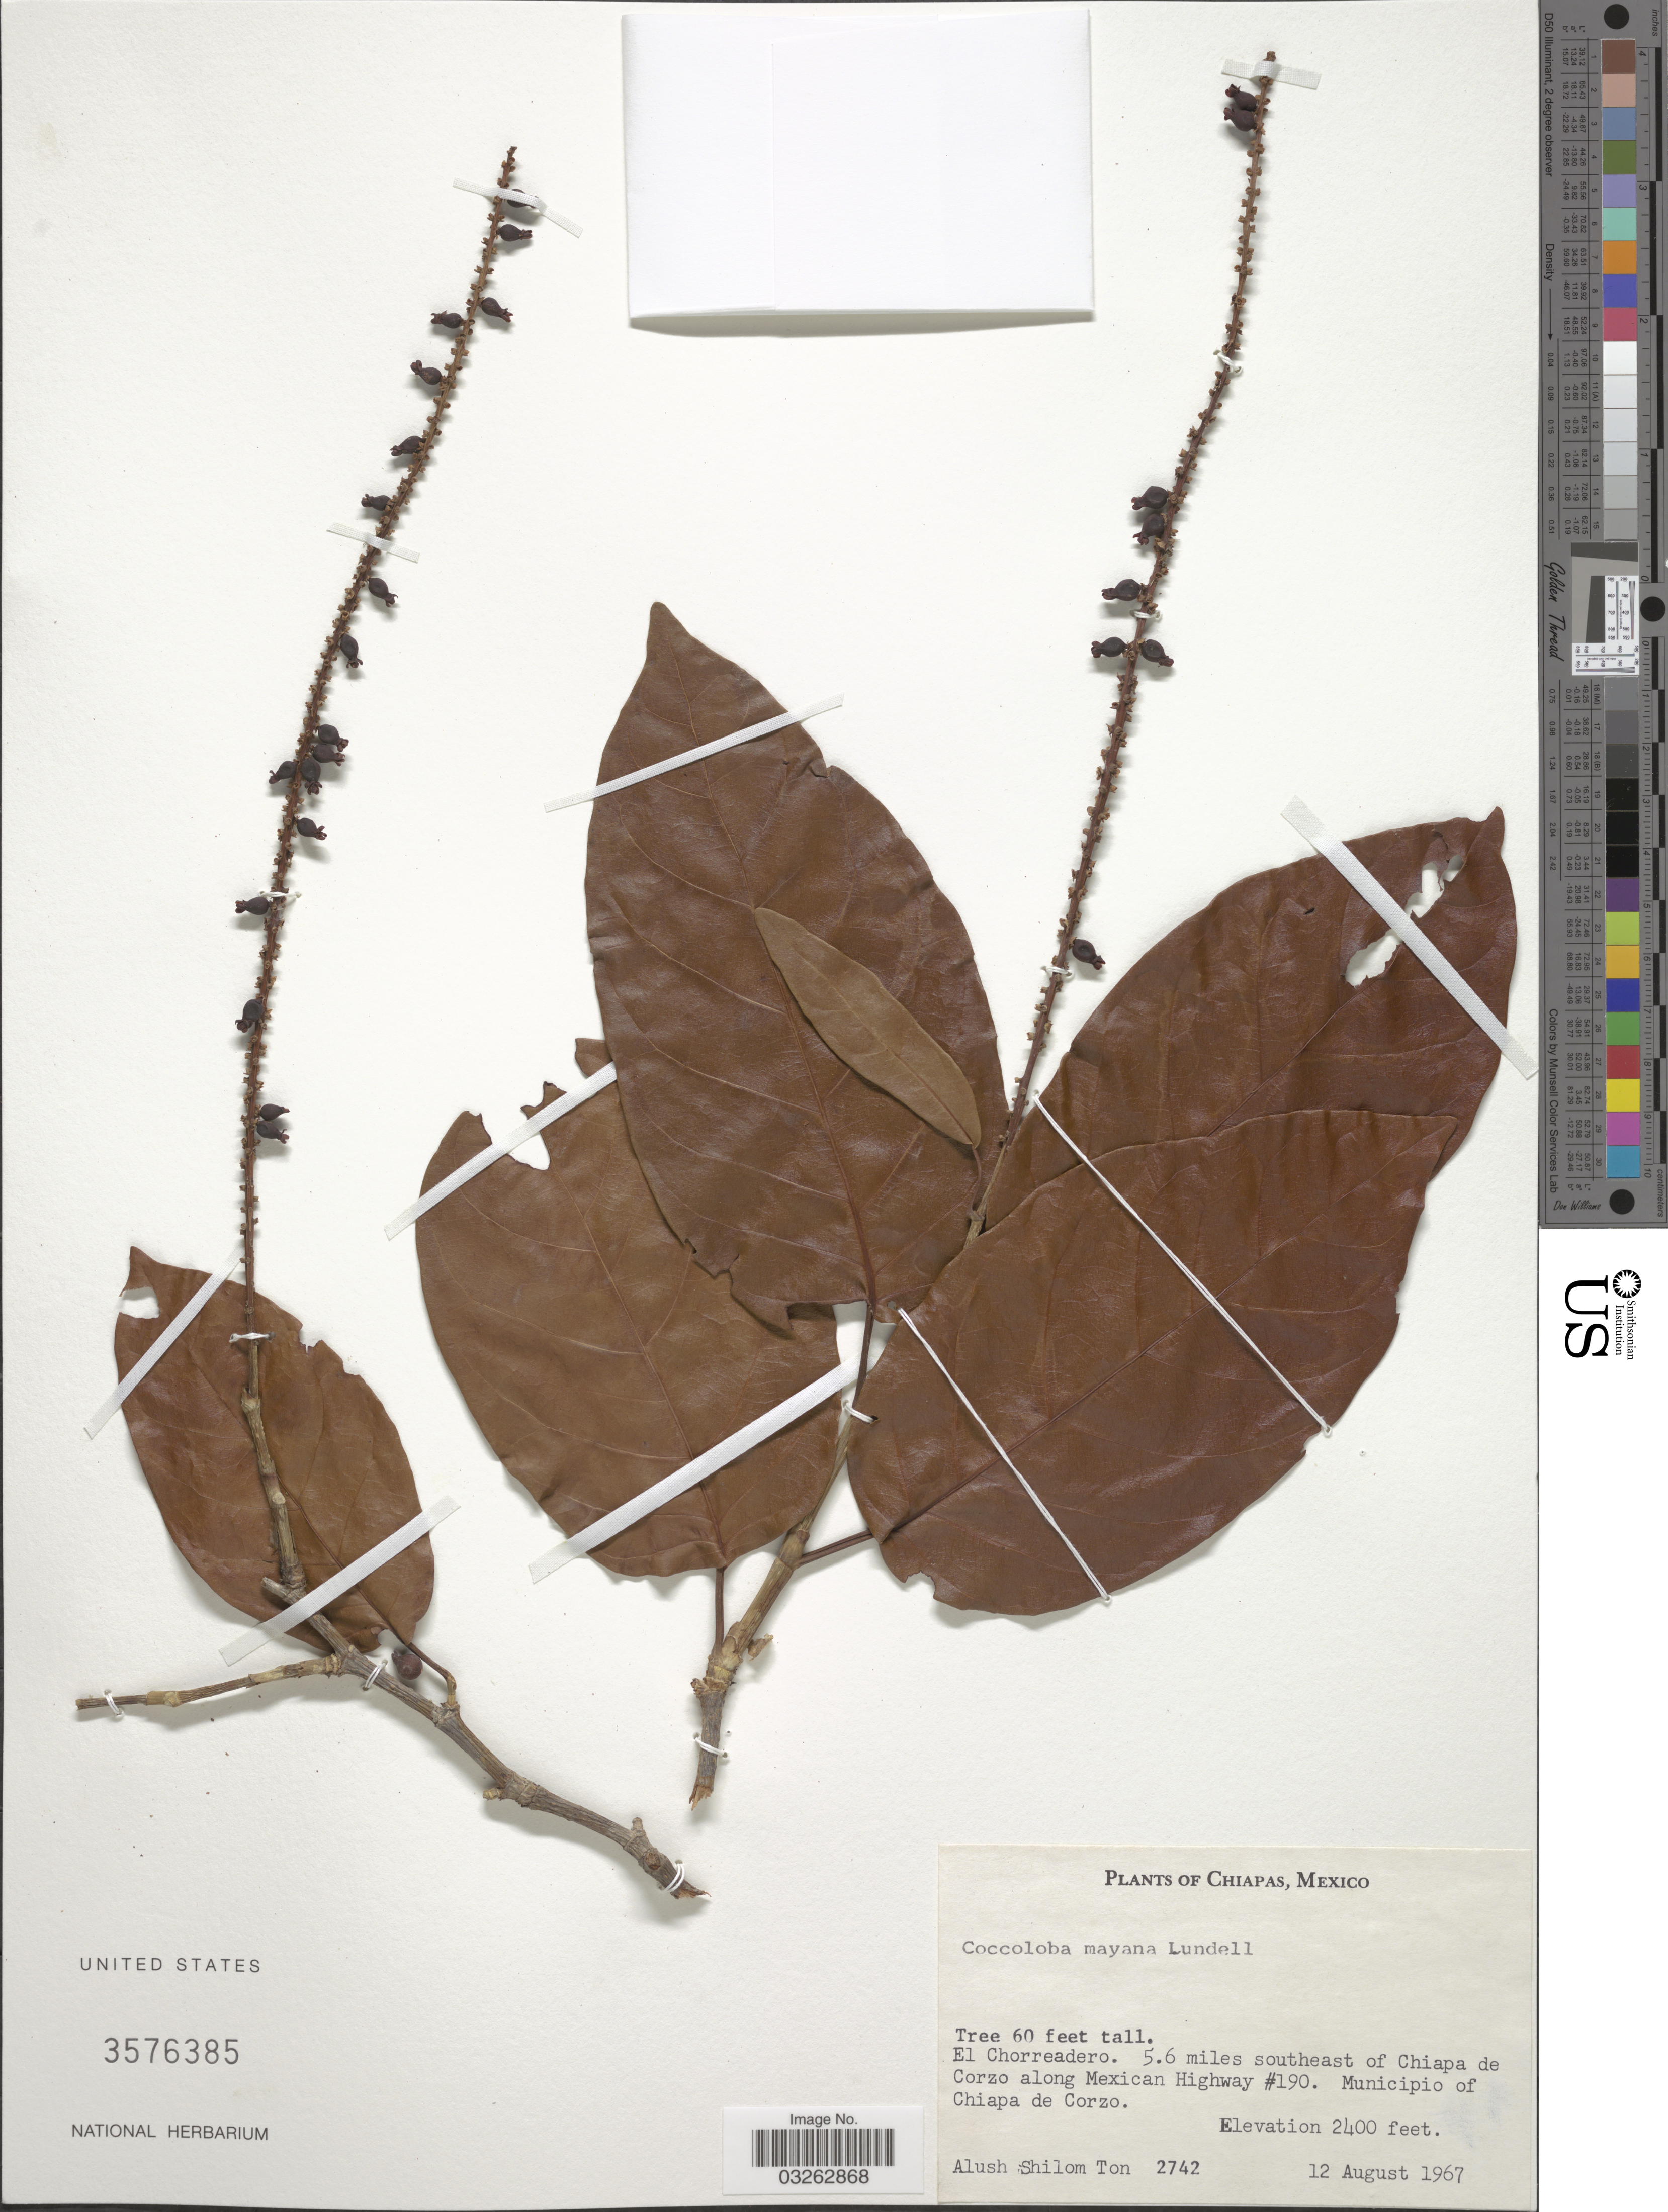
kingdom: Plantae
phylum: Tracheophyta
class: Magnoliopsida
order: Caryophyllales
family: Polygonaceae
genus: Coccoloba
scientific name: Coccoloba mayana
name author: Lundell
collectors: A. M. Ton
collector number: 2742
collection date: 1967-08-12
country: Mexico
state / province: Chiapas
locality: El Chorreadero. 5.6 miles southeast of Chiapa de Corzo along Mexican Highway #190. Municipio of Chiapa de Corzo.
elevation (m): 732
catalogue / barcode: US 3576385